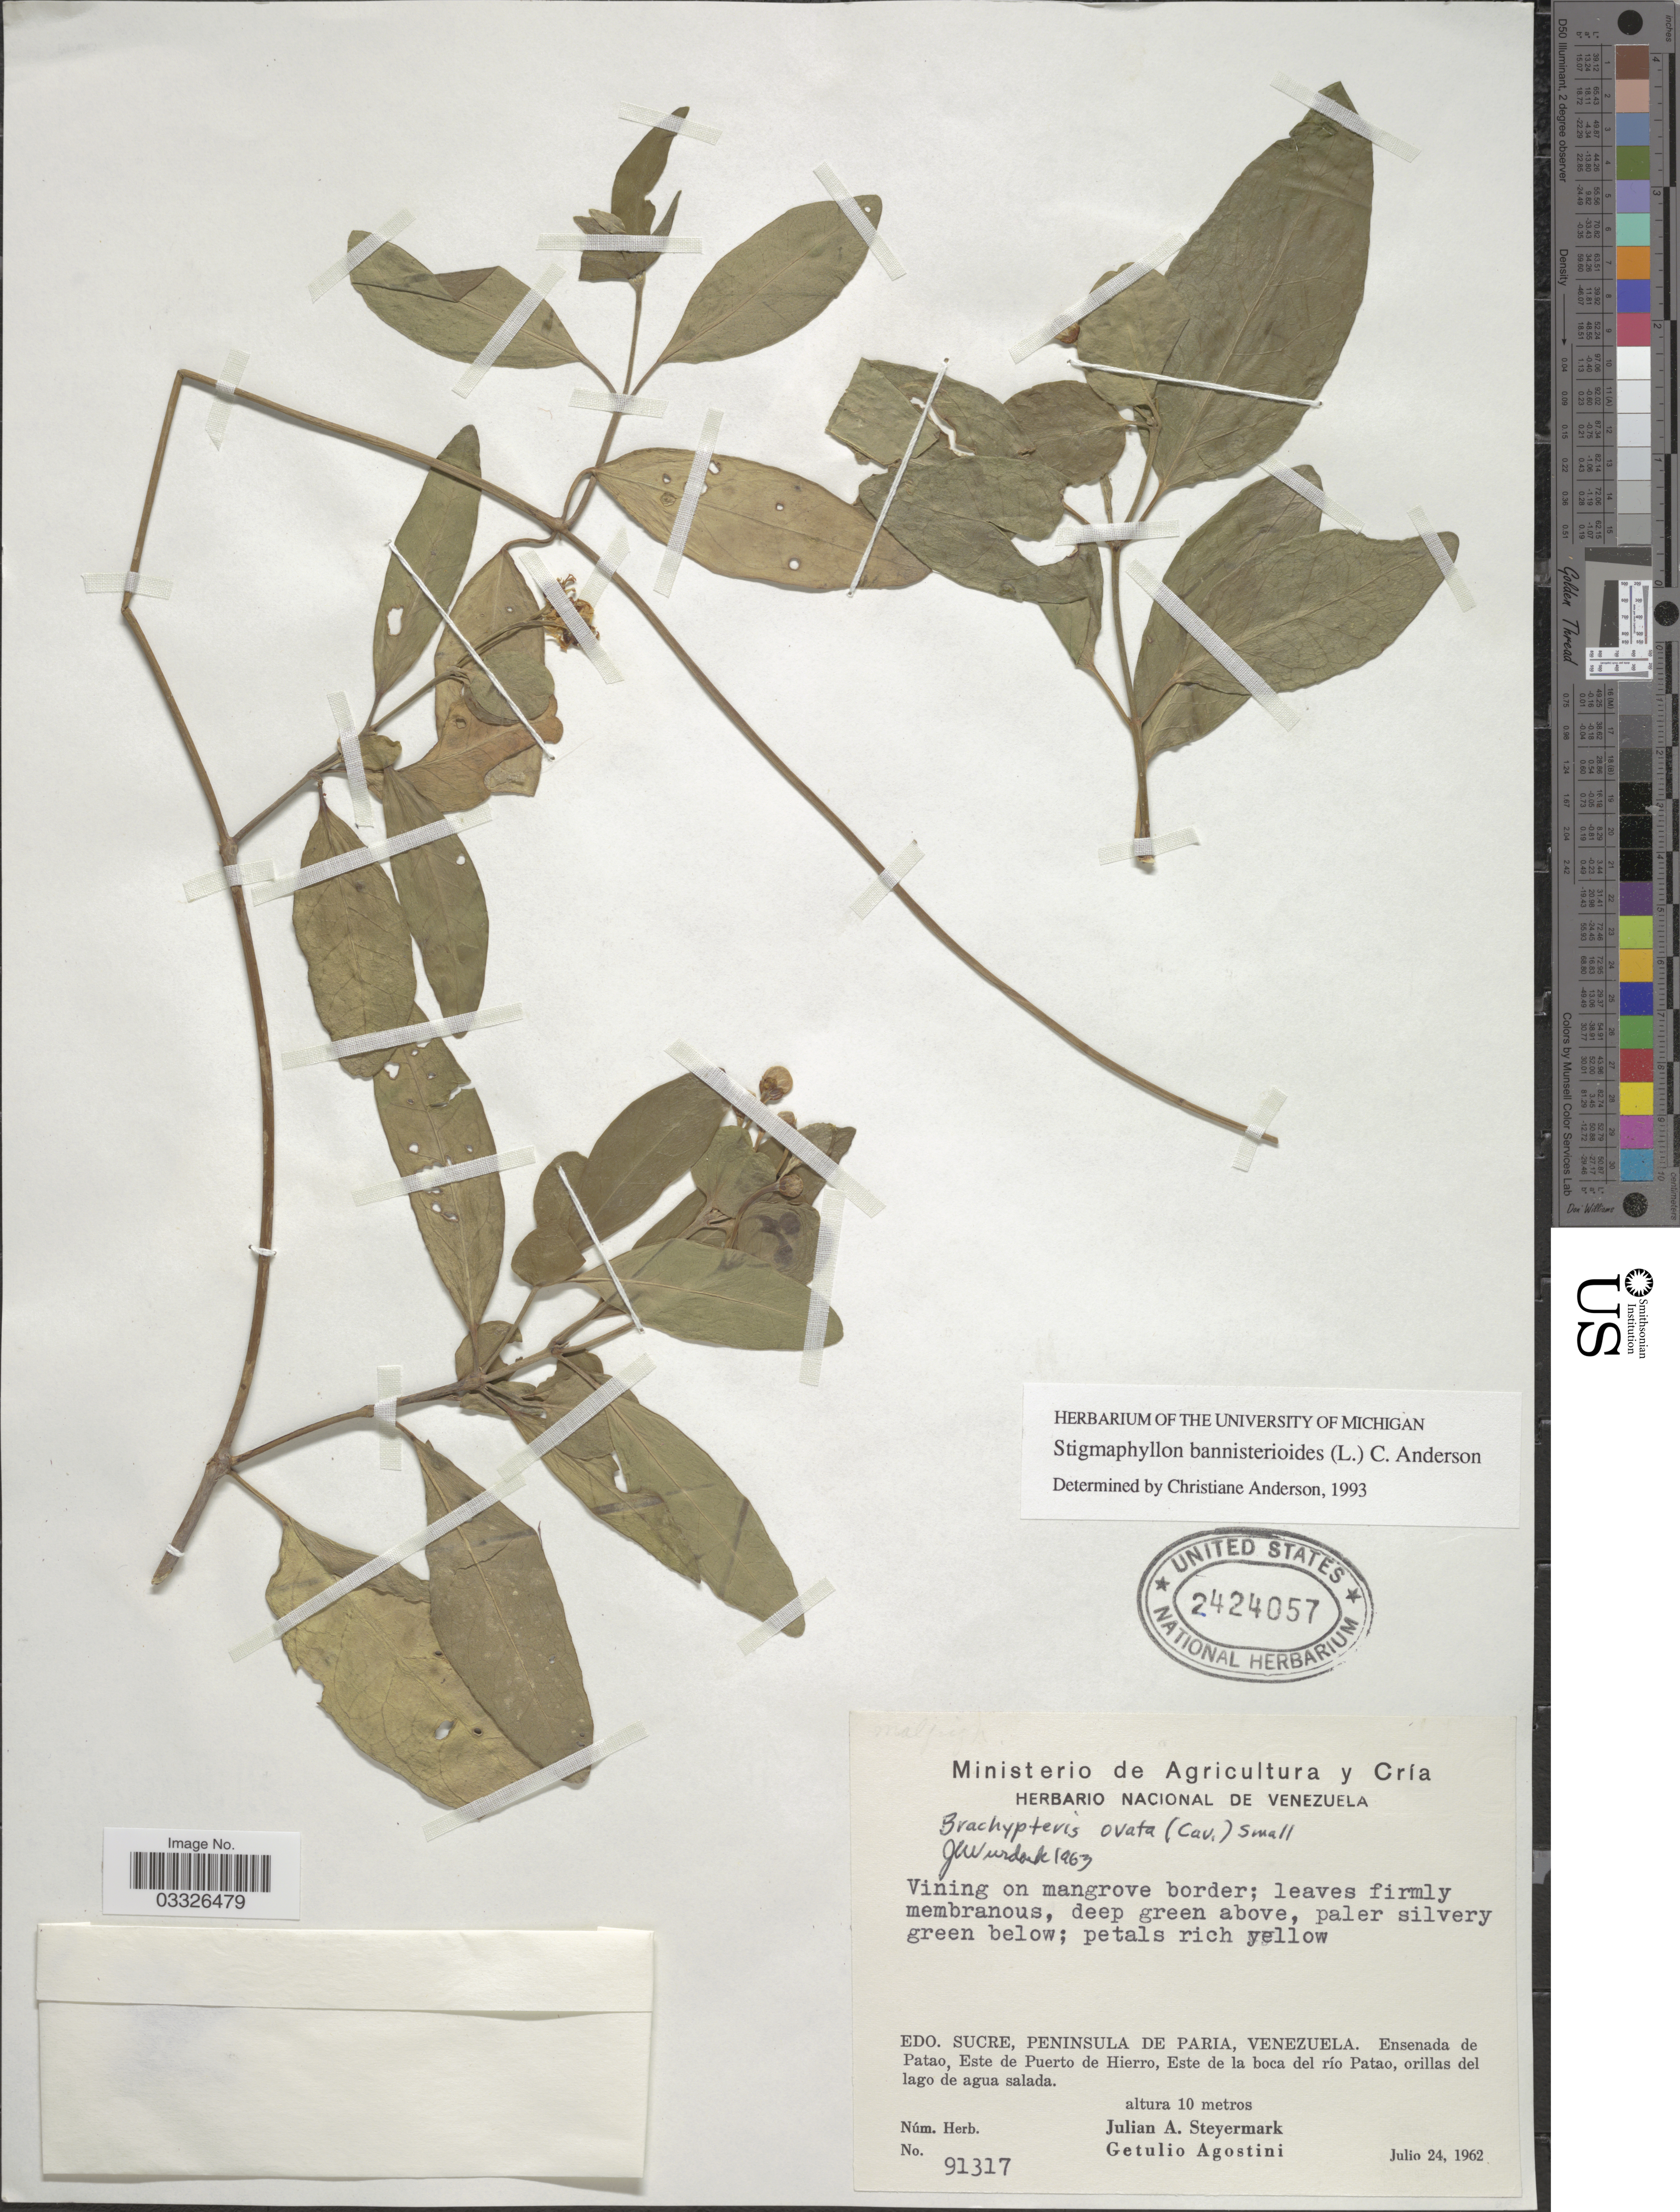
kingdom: Plantae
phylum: Tracheophyta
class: Magnoliopsida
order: Malpighiales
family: Malpighiaceae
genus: Stigmaphyllon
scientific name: Stigmaphyllon bannisterioides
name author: (L.) C.E. Anderson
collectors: J. Steyermark & G. Agostini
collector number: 91317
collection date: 1962-07-24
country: Venezuela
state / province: Sucre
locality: Peninsula de Paria. Ensenada de Patao, Este de Puerto de Hierro, Esta de la boca del río Patao, orillas del lago de agua salada.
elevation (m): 10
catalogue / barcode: US 2424057